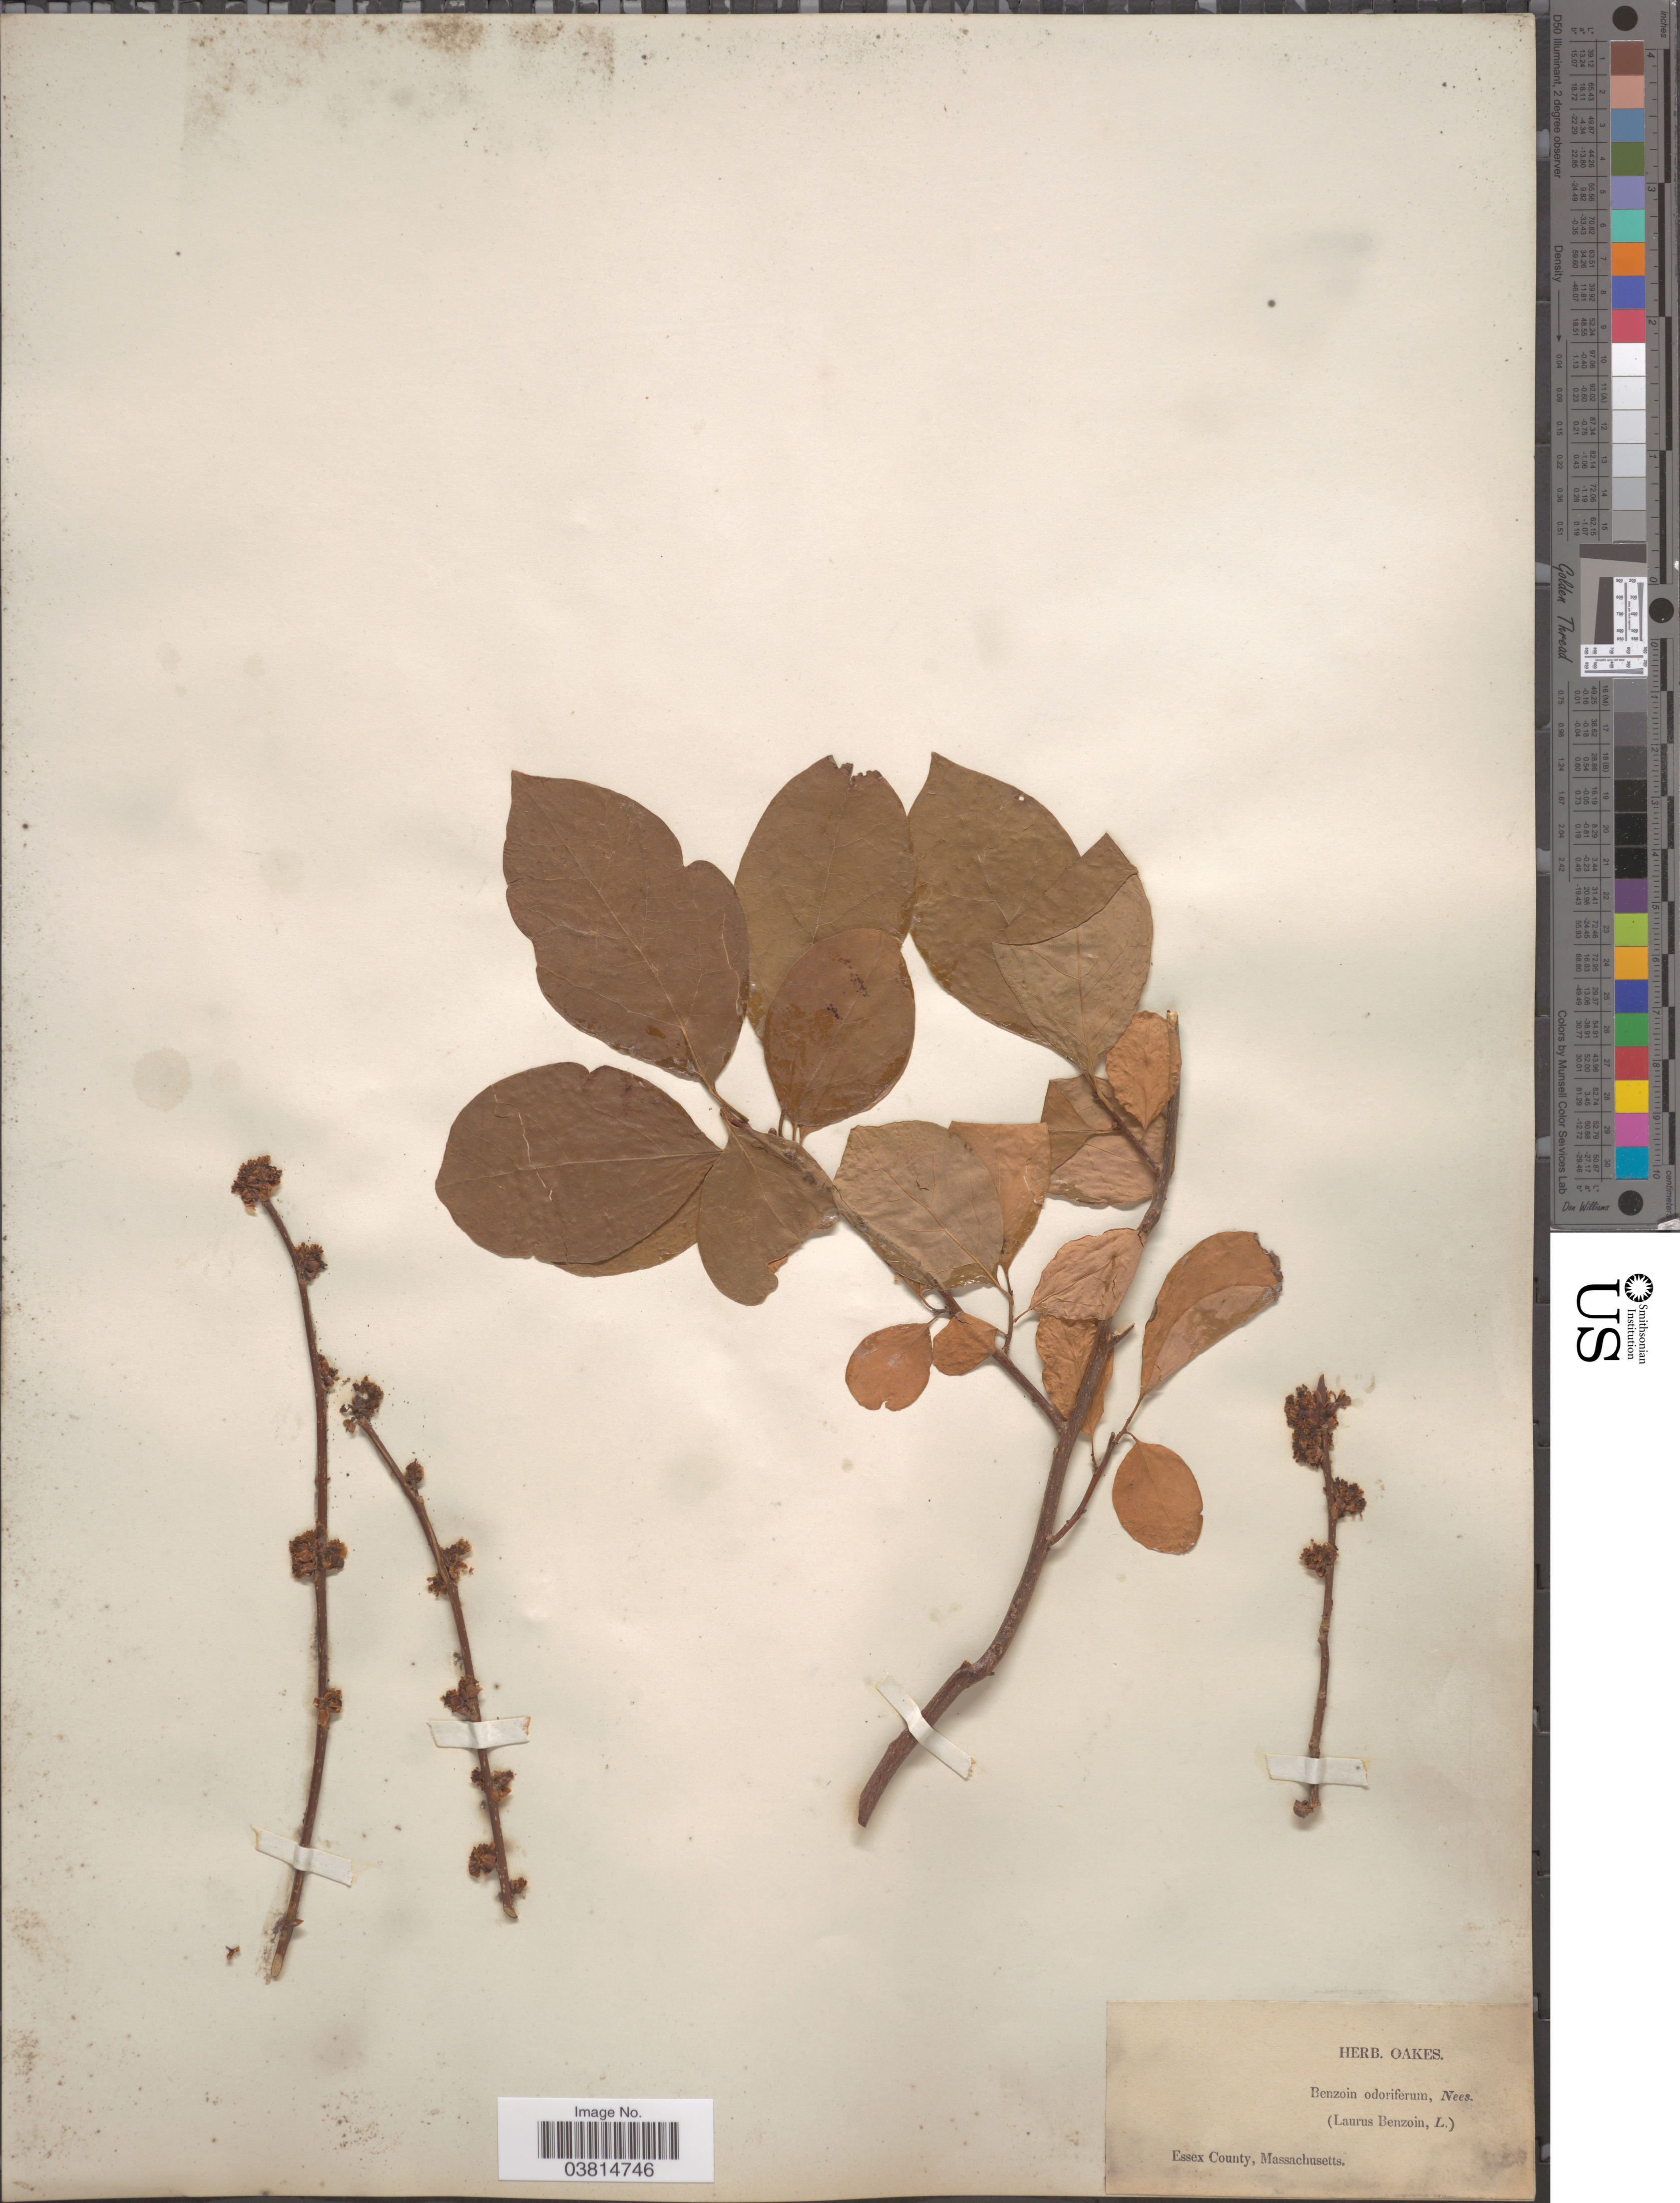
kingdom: Plantae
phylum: Tracheophyta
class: Magnoliopsida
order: Laurales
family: Lauraceae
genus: Lindera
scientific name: Lindera benzoin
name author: (L.) Blume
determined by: Strong, M. T., (US), Smithsonian Institution - National Museum of Natural History (UNITED STATES)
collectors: ex herb. Oakes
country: United States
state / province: Massachusetts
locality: Essex County.